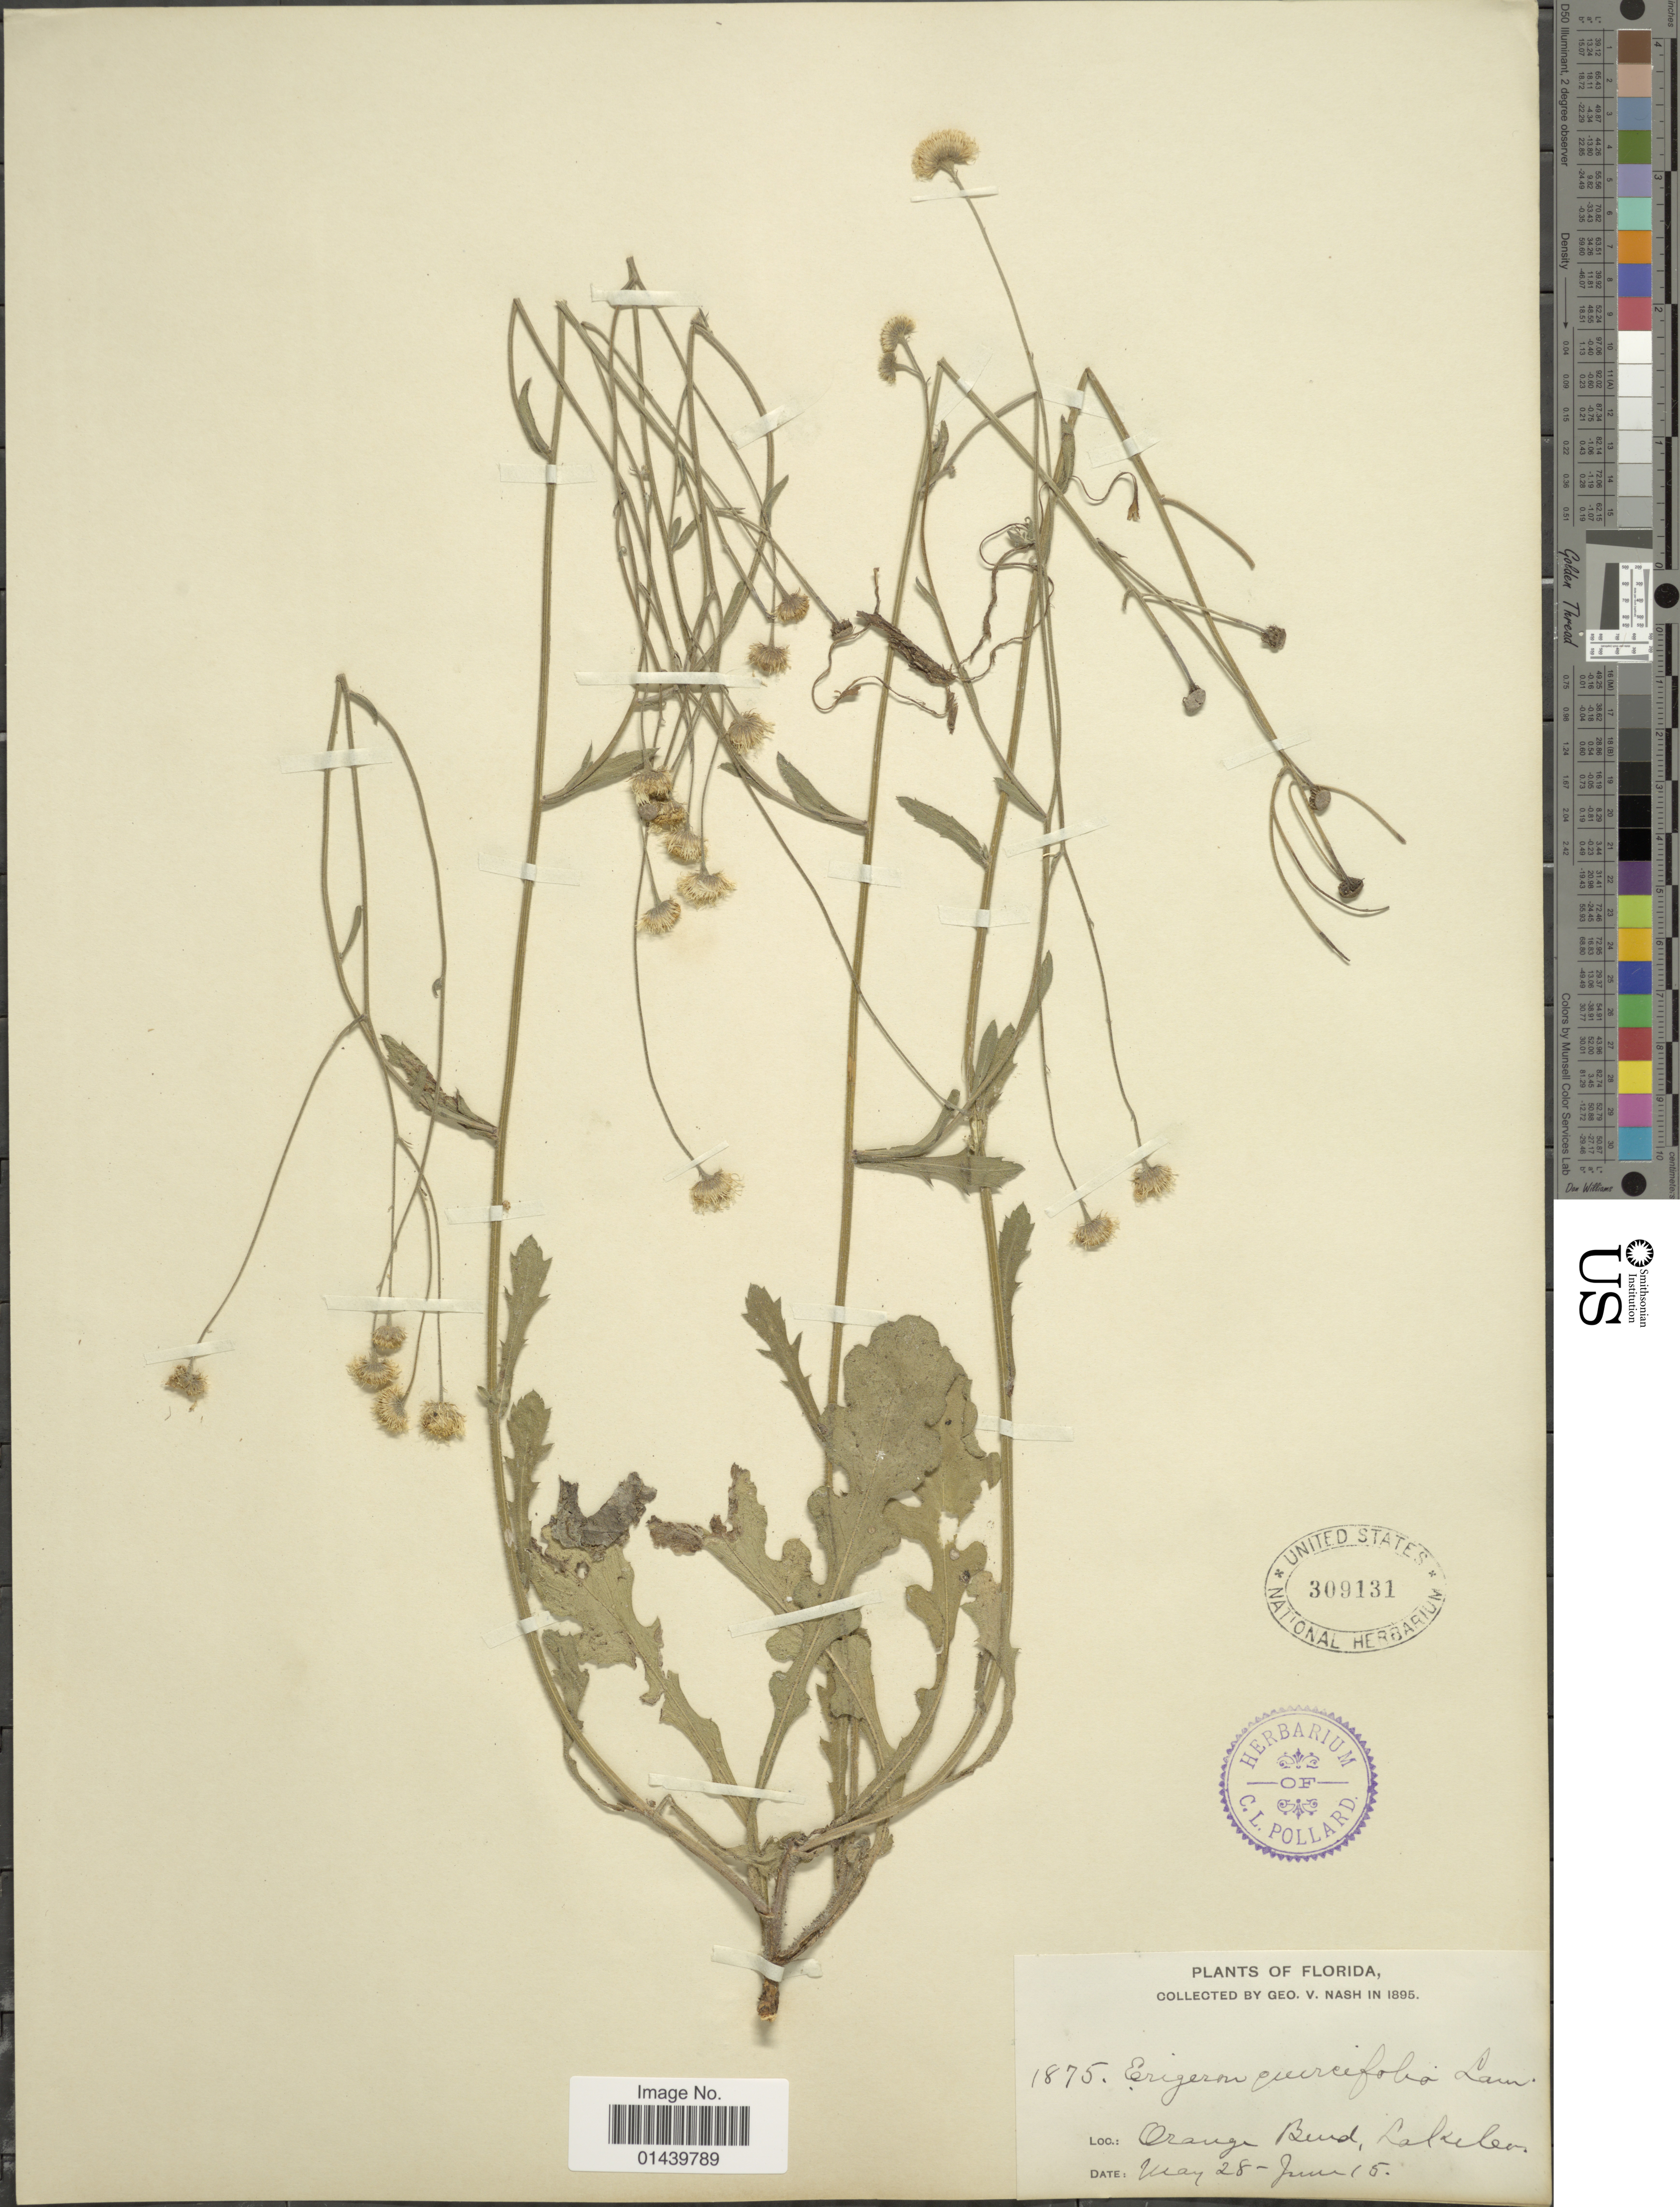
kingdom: Plantae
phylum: Tracheophyta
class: Magnoliopsida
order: Asterales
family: Asteraceae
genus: Erigeron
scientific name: Erigeron quercifolius Lam.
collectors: G. V. Nash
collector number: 1875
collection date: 1895-05-28/1895-06-15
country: United States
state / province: Florida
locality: Orange bend, Lake Co.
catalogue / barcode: US 309131